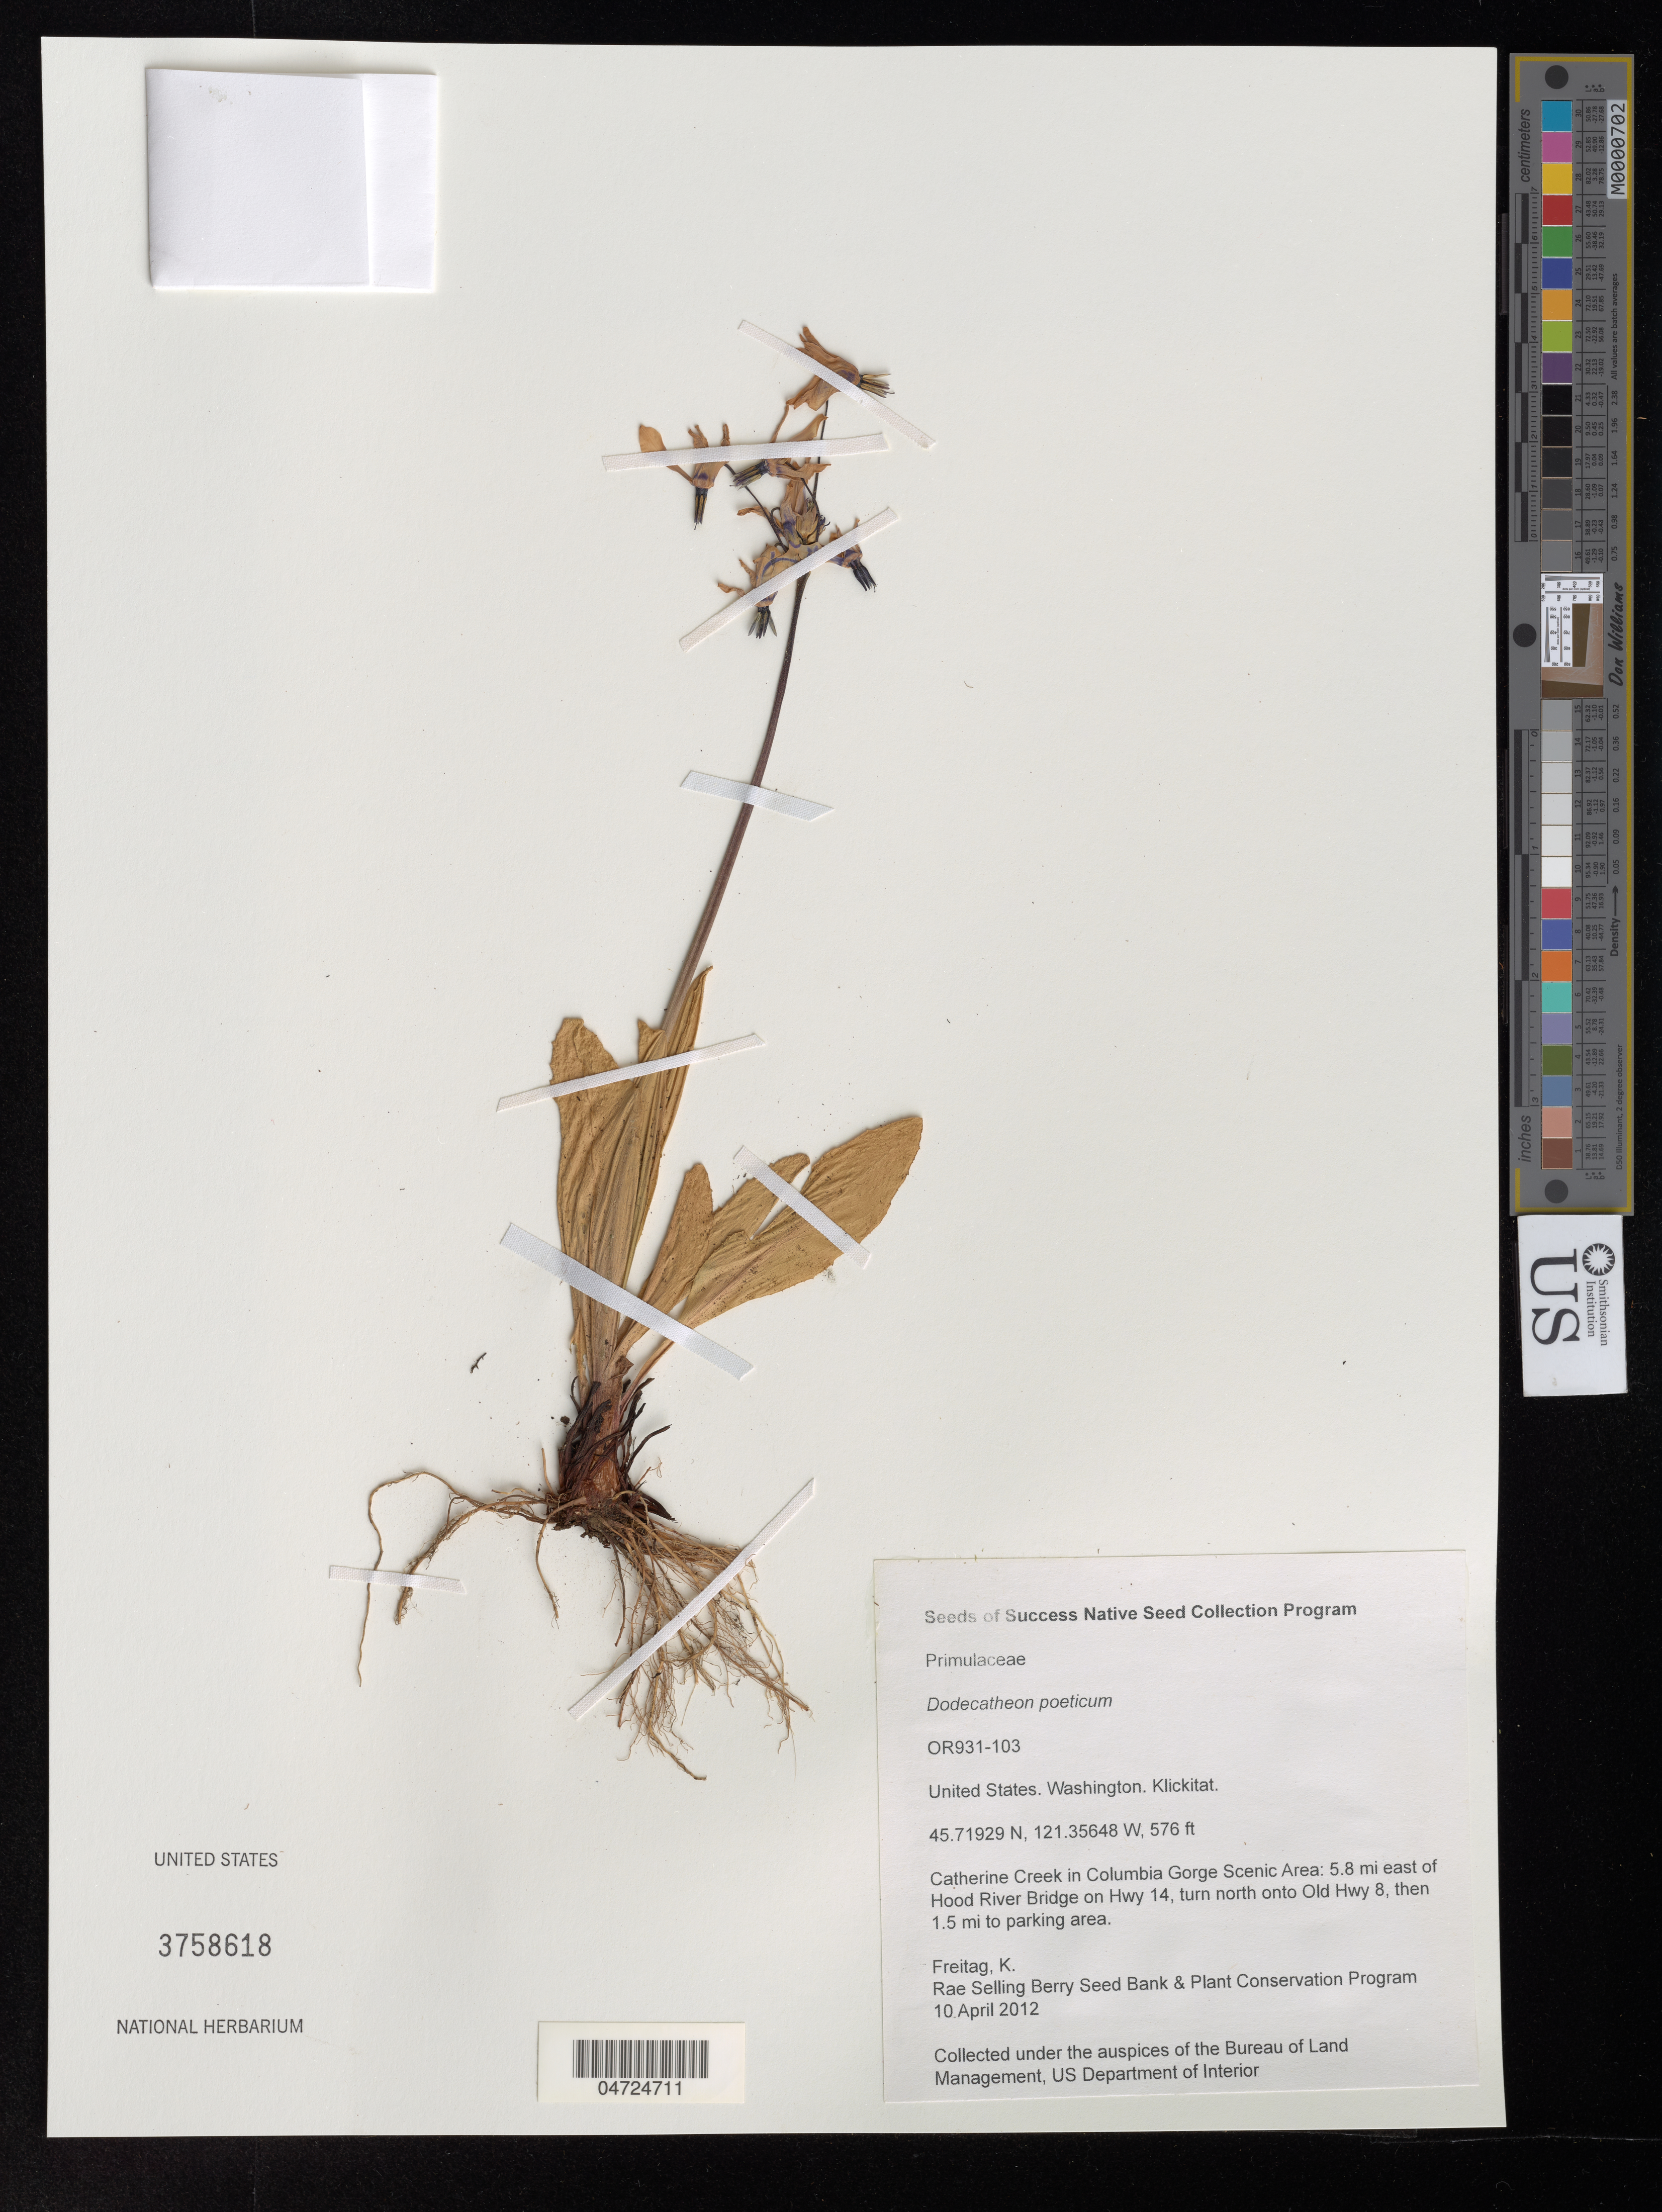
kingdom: Plantae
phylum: Tracheophyta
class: Magnoliopsida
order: Ericales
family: Primulaceae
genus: Dodecatheon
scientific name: Dodecatheon poeticum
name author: L.F. Hend.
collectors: K. Freitag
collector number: OR931-103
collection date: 2012-04-10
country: United States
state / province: Washington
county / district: Klickitat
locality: Klickitat. Catherina Creek in Columbia Gorge Scenic Area: 5.8 mi east of Hood River Bridge on Hwy 14, turn north onto Old Hwy 8, then 1.5 mi to parking area.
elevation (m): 176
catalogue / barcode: US 3758618